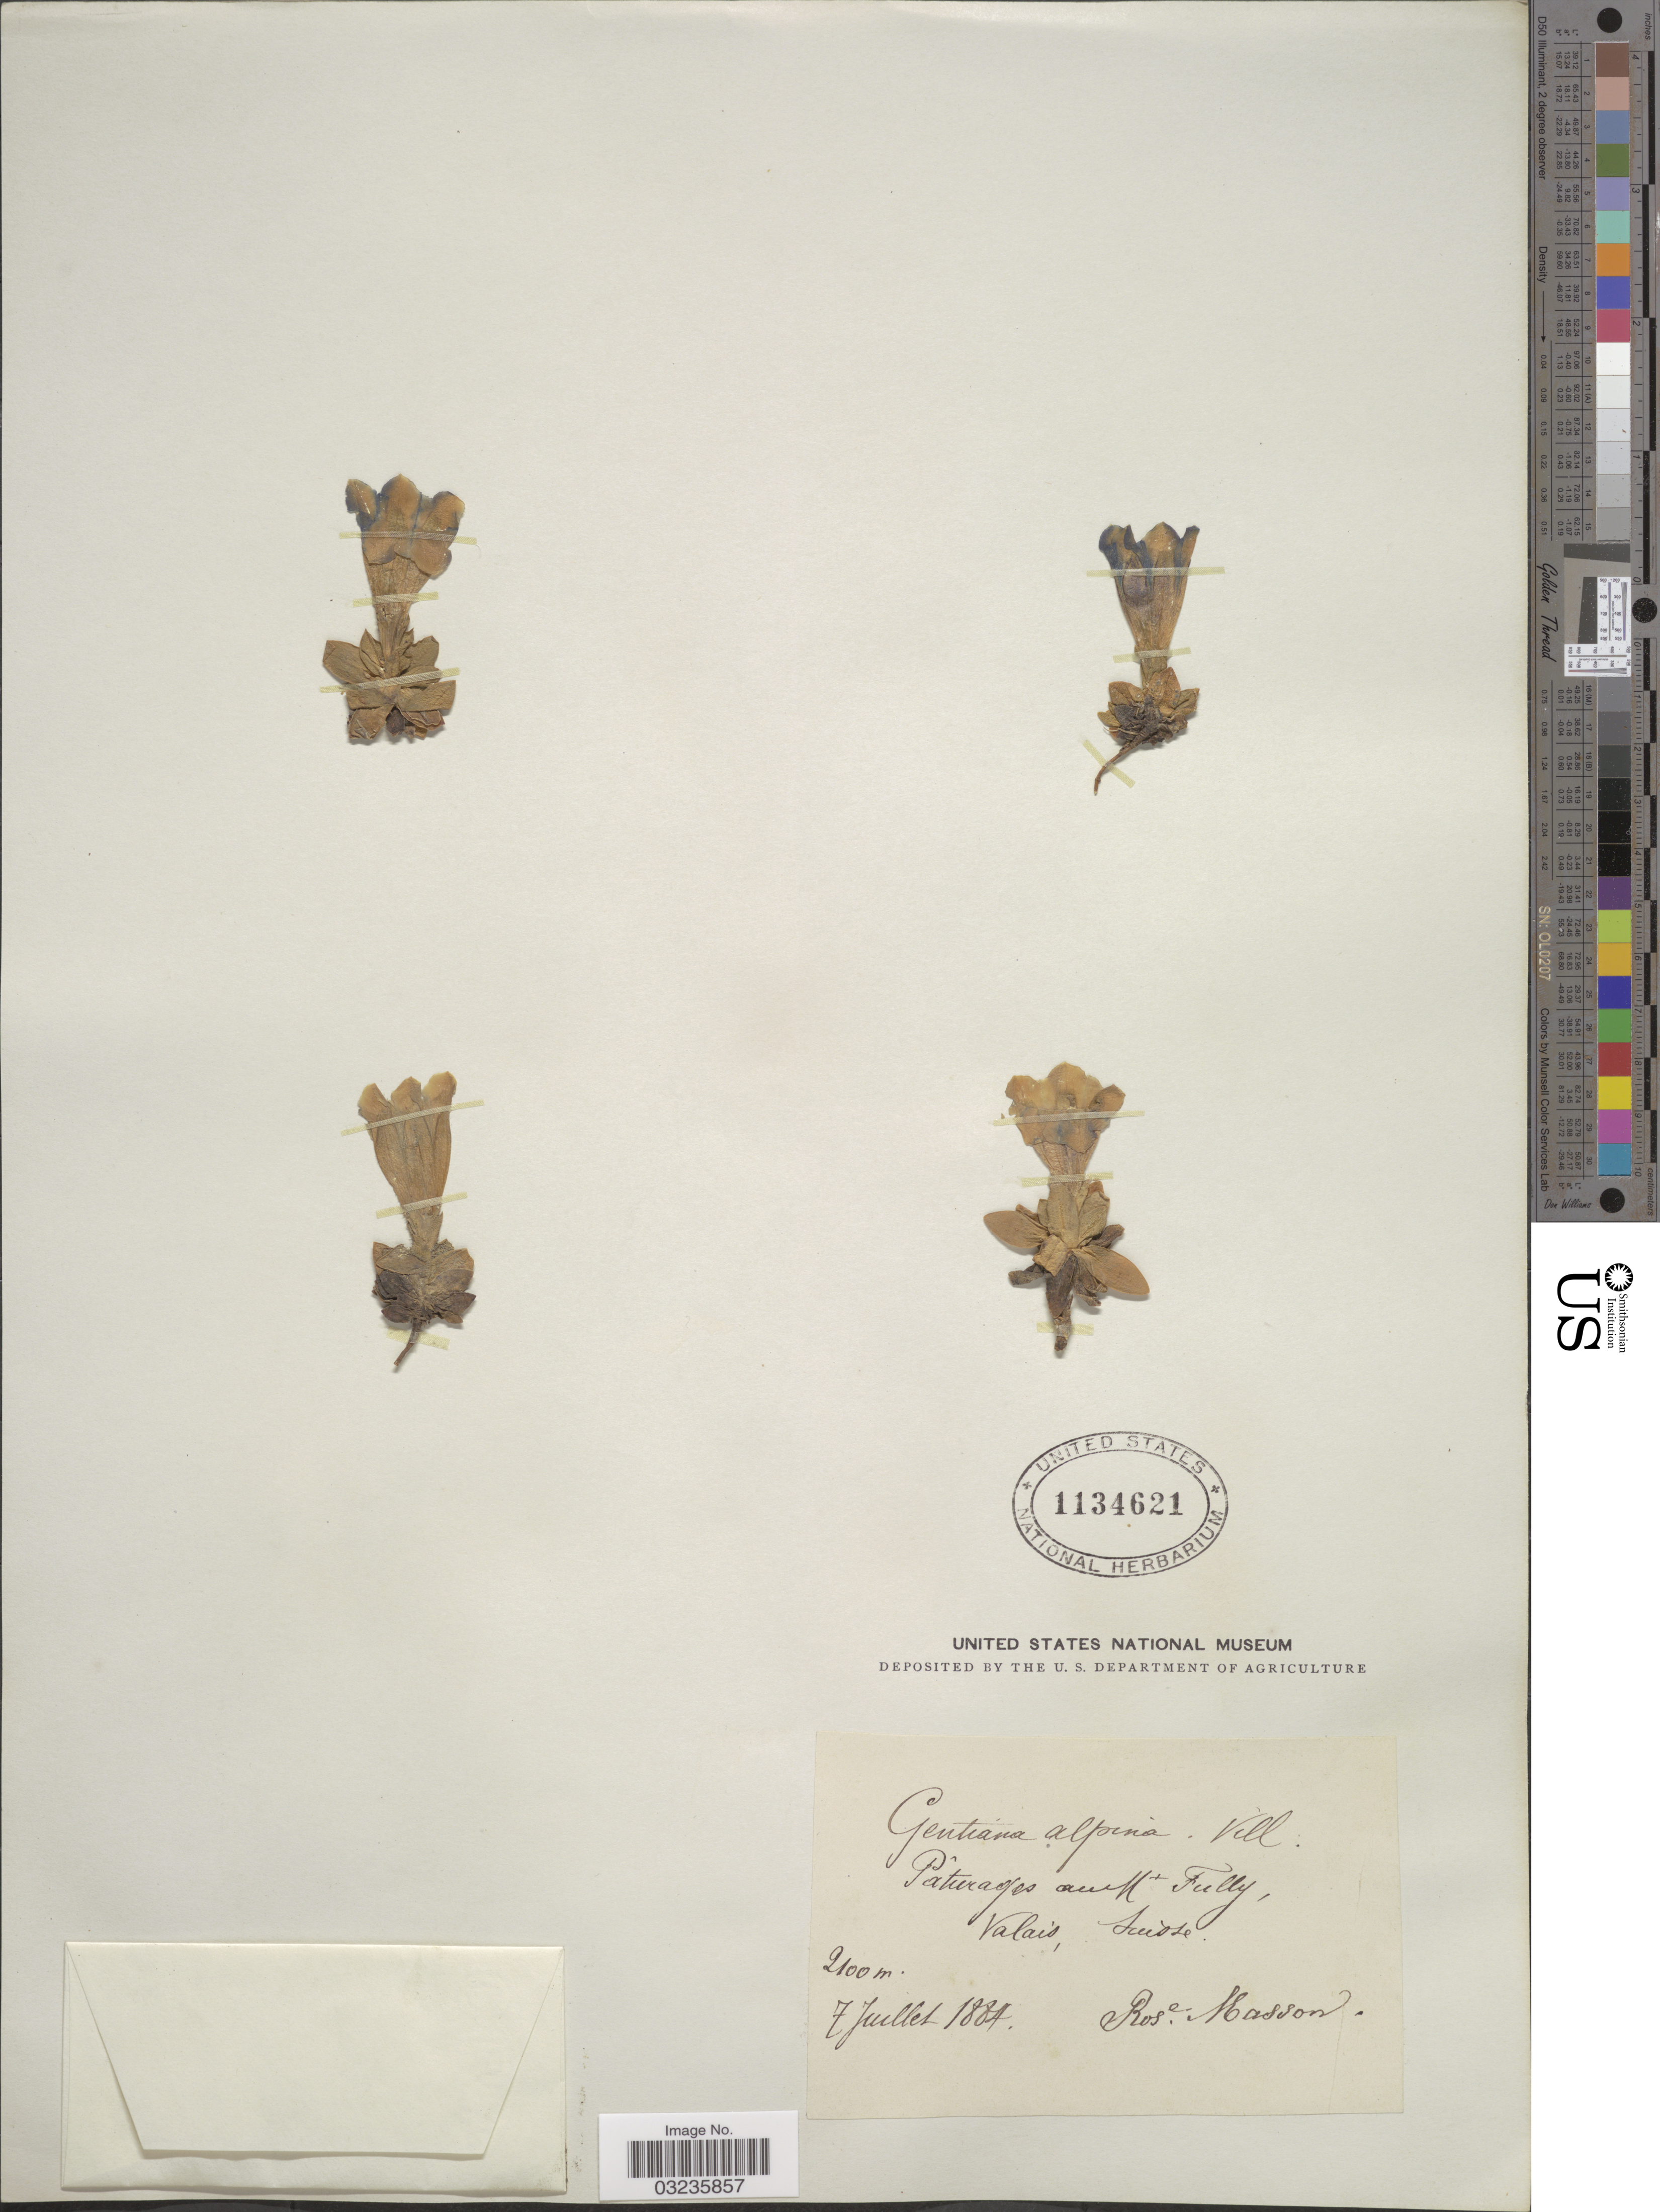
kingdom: Plantae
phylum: Tracheophyta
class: Magnoliopsida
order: Gentianales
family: Gentianaceae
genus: Gentiana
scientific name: Gentiana alpina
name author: Vill.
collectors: R. Masson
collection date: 1884-07-07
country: Switzerland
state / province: Valais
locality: Paturages au Mt Fully, Suisse.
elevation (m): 2100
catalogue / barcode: US 1134621